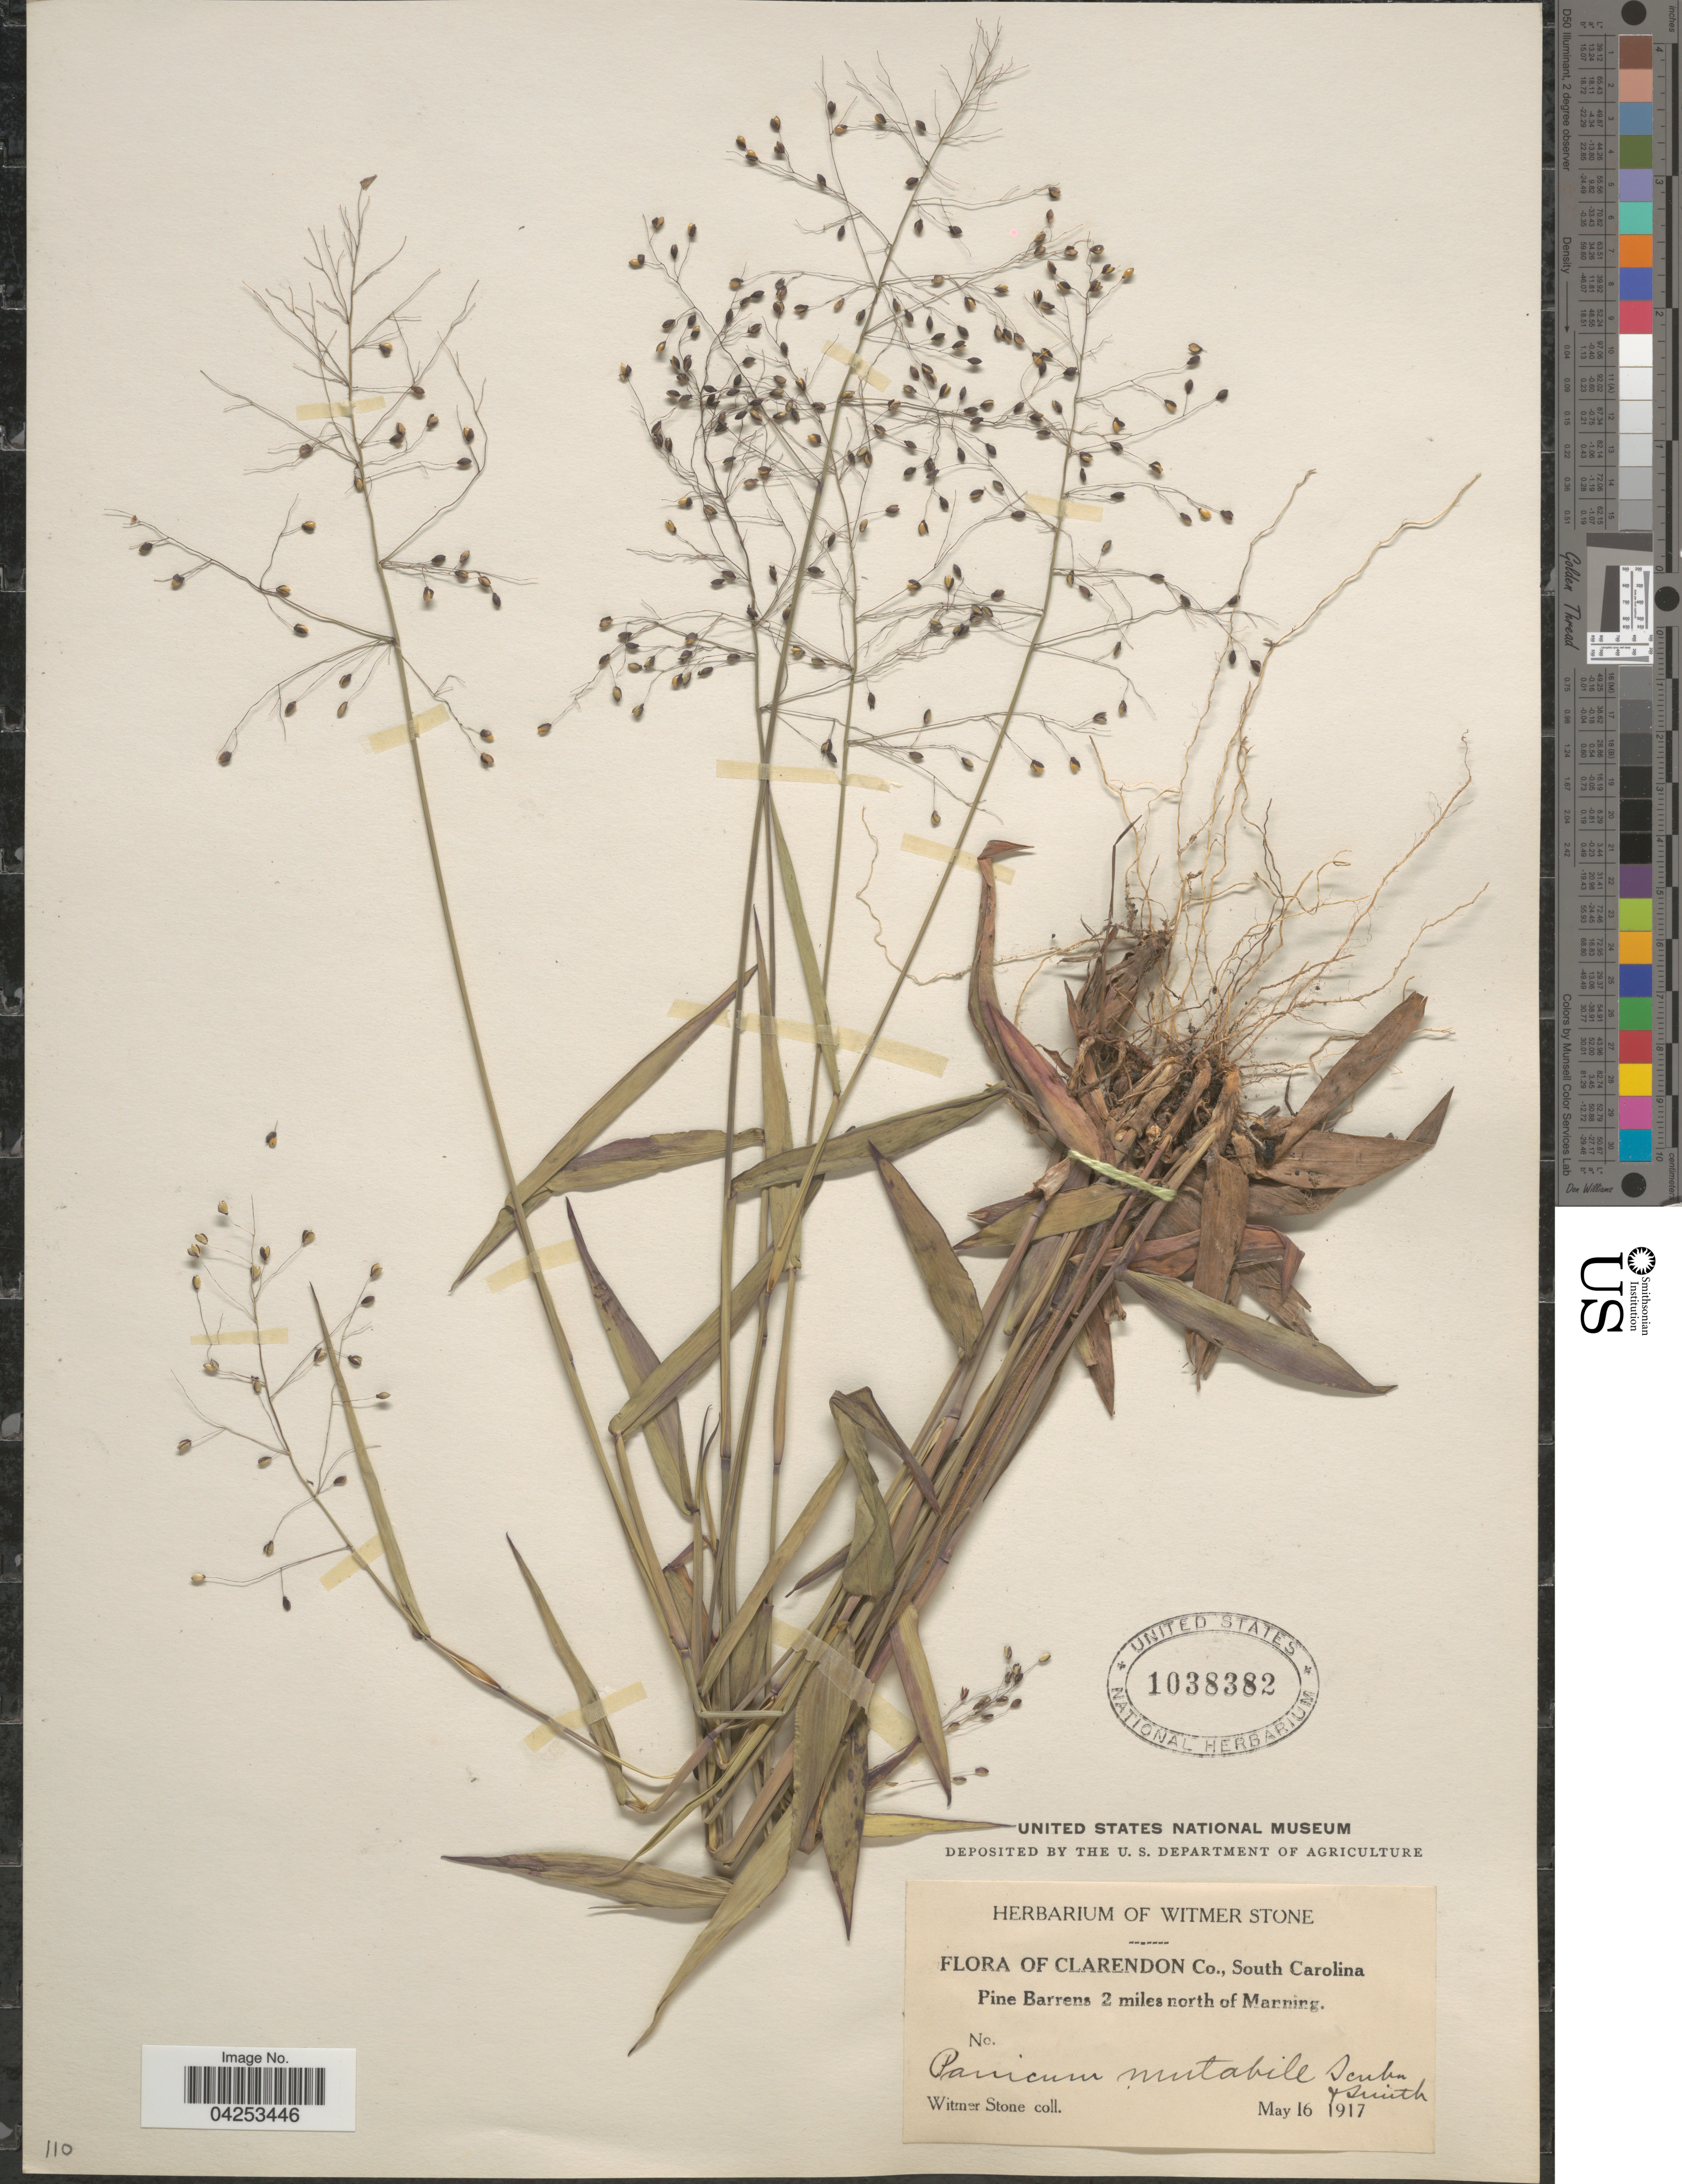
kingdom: Plantae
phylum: Tracheophyta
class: Liliopsida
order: Poales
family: Poaceae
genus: Dichanthelium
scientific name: Dichanthelium commutatum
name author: (Schult.) Gould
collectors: W. Stone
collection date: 1917-05-16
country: United States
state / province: South Carolina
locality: Clarendon Co. Pine Barrens 2 miles north of Manning.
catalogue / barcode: US 1038382